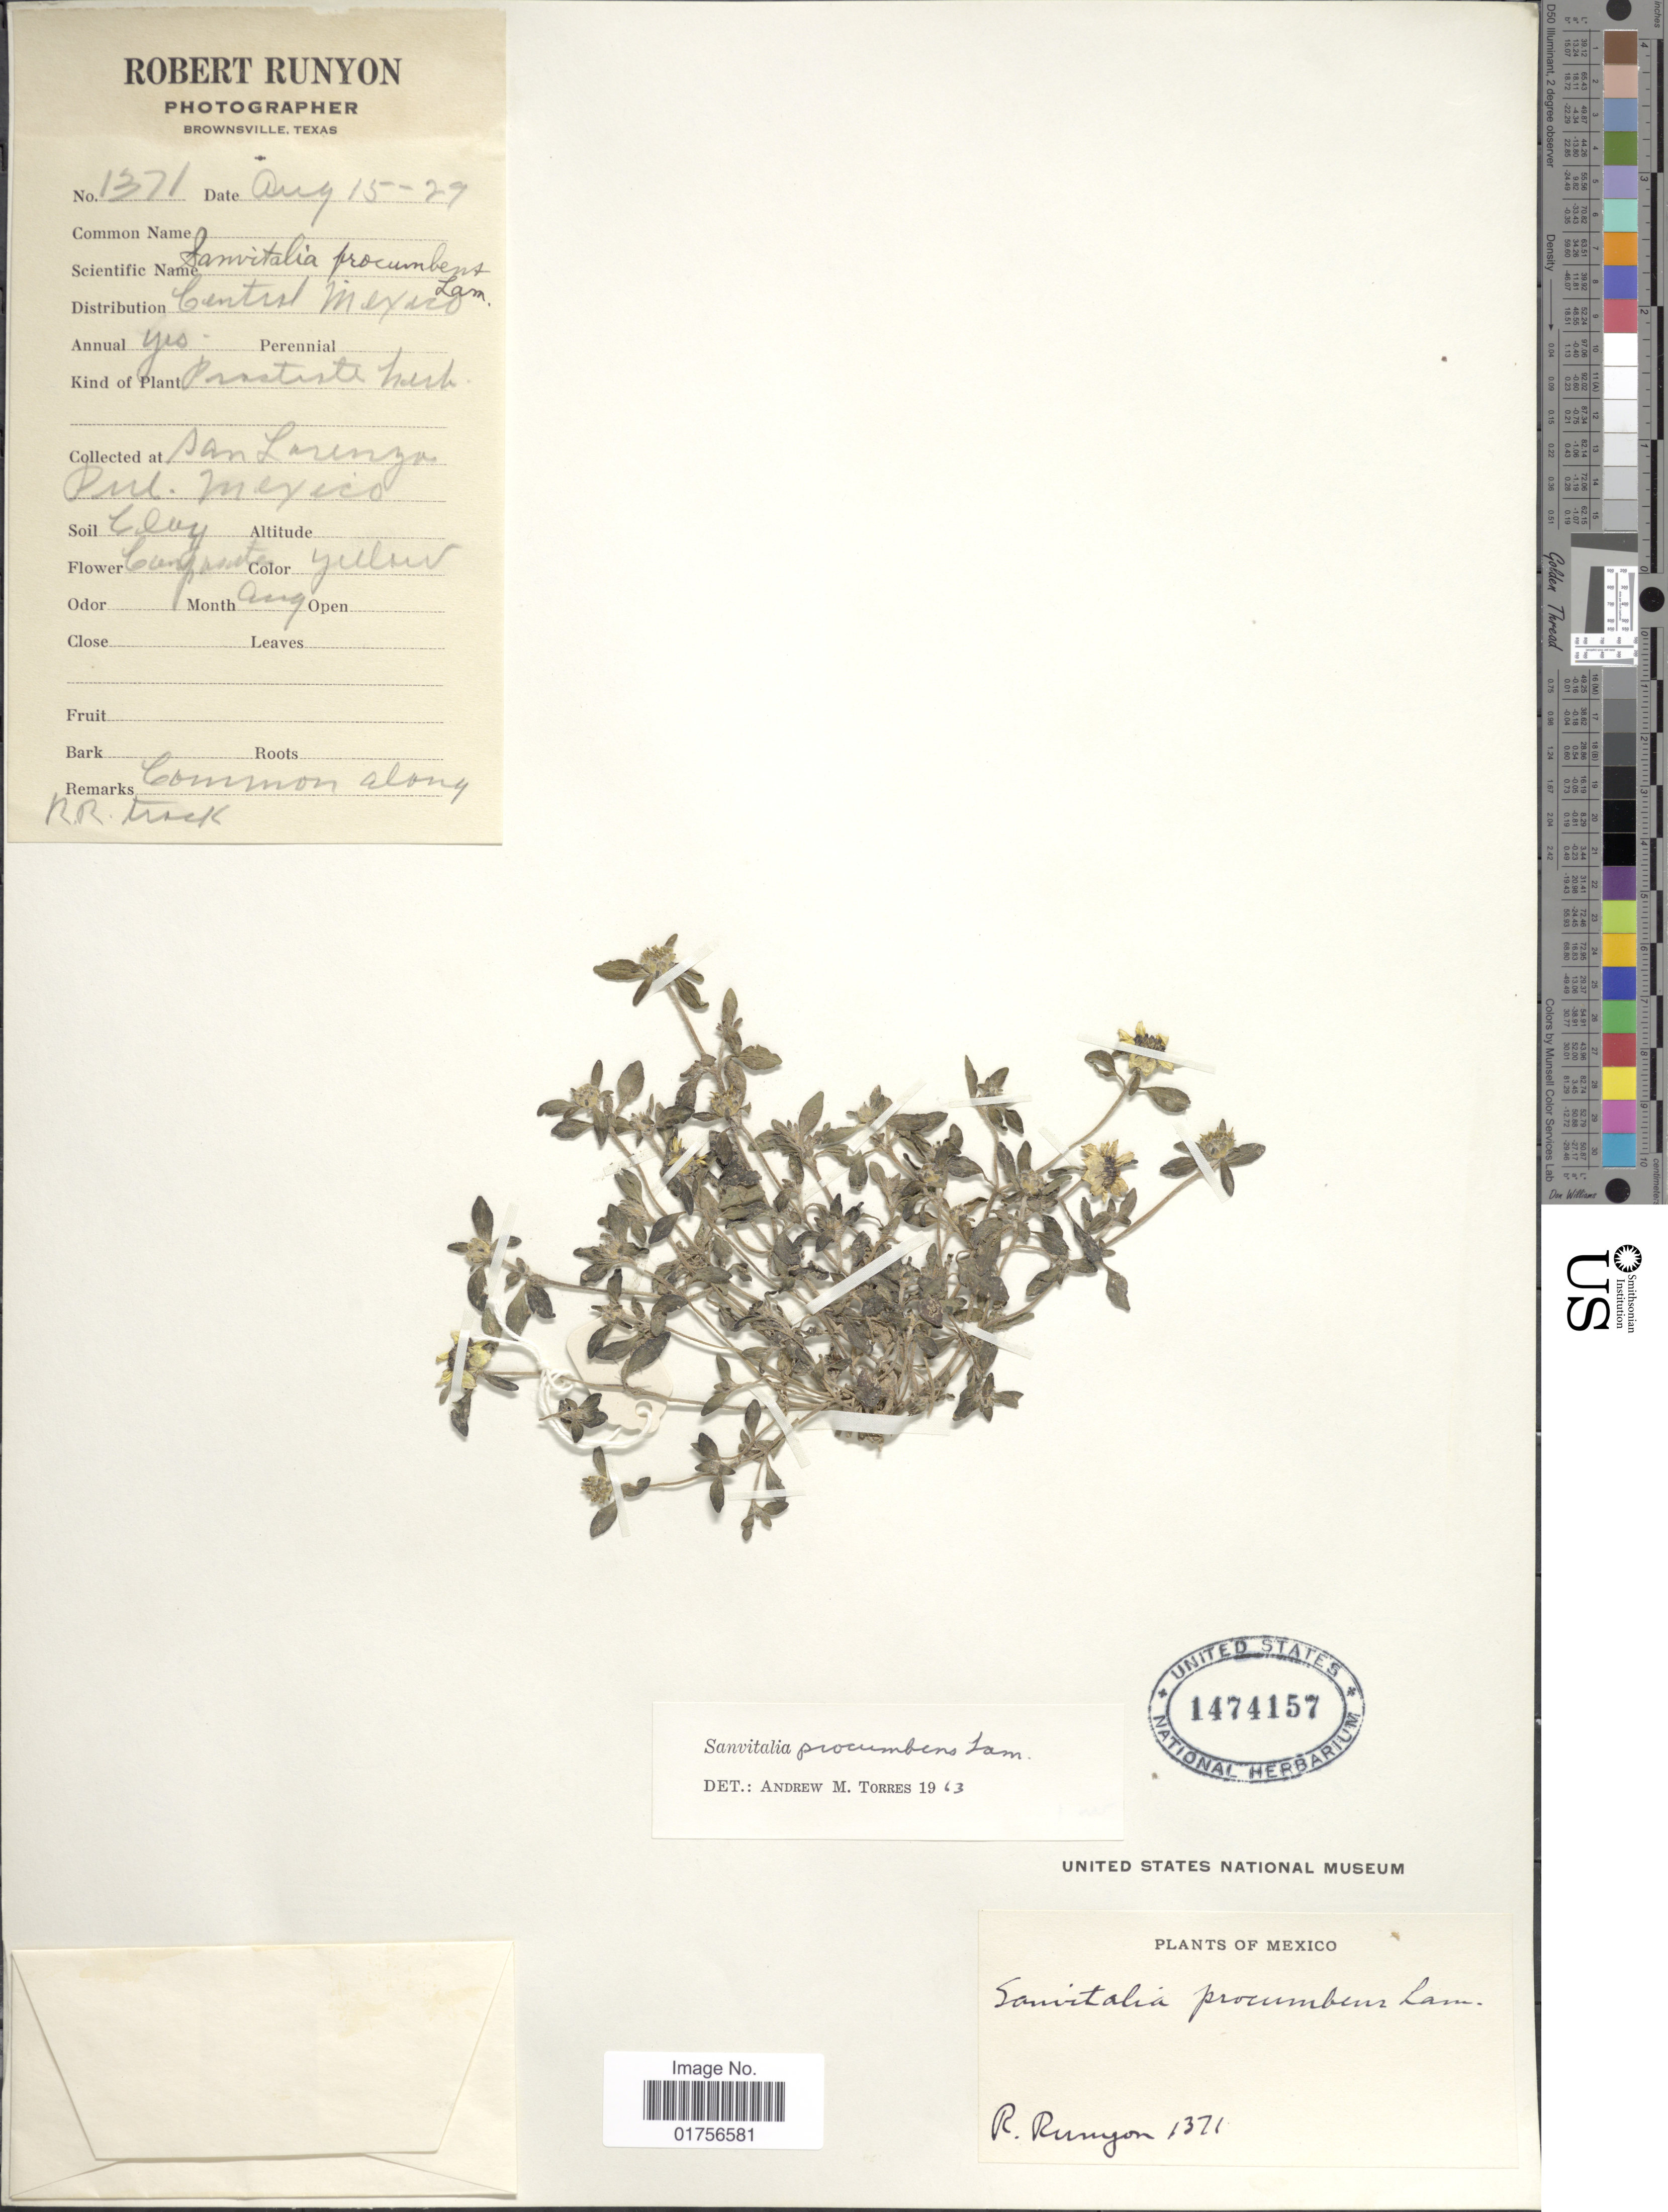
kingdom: Plantae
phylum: Tracheophyta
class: Magnoliopsida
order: Asterales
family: Asteraceae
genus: Sanvitalia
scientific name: Sanvitalia procumbens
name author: Lam.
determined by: Skibicki, Samuel V.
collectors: R. Runyon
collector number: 1371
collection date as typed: Transcribed d/m/y: 15/8/29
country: Mexico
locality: Central Mexico, San Lorenzo Pue, Mexico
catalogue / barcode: US 1474157